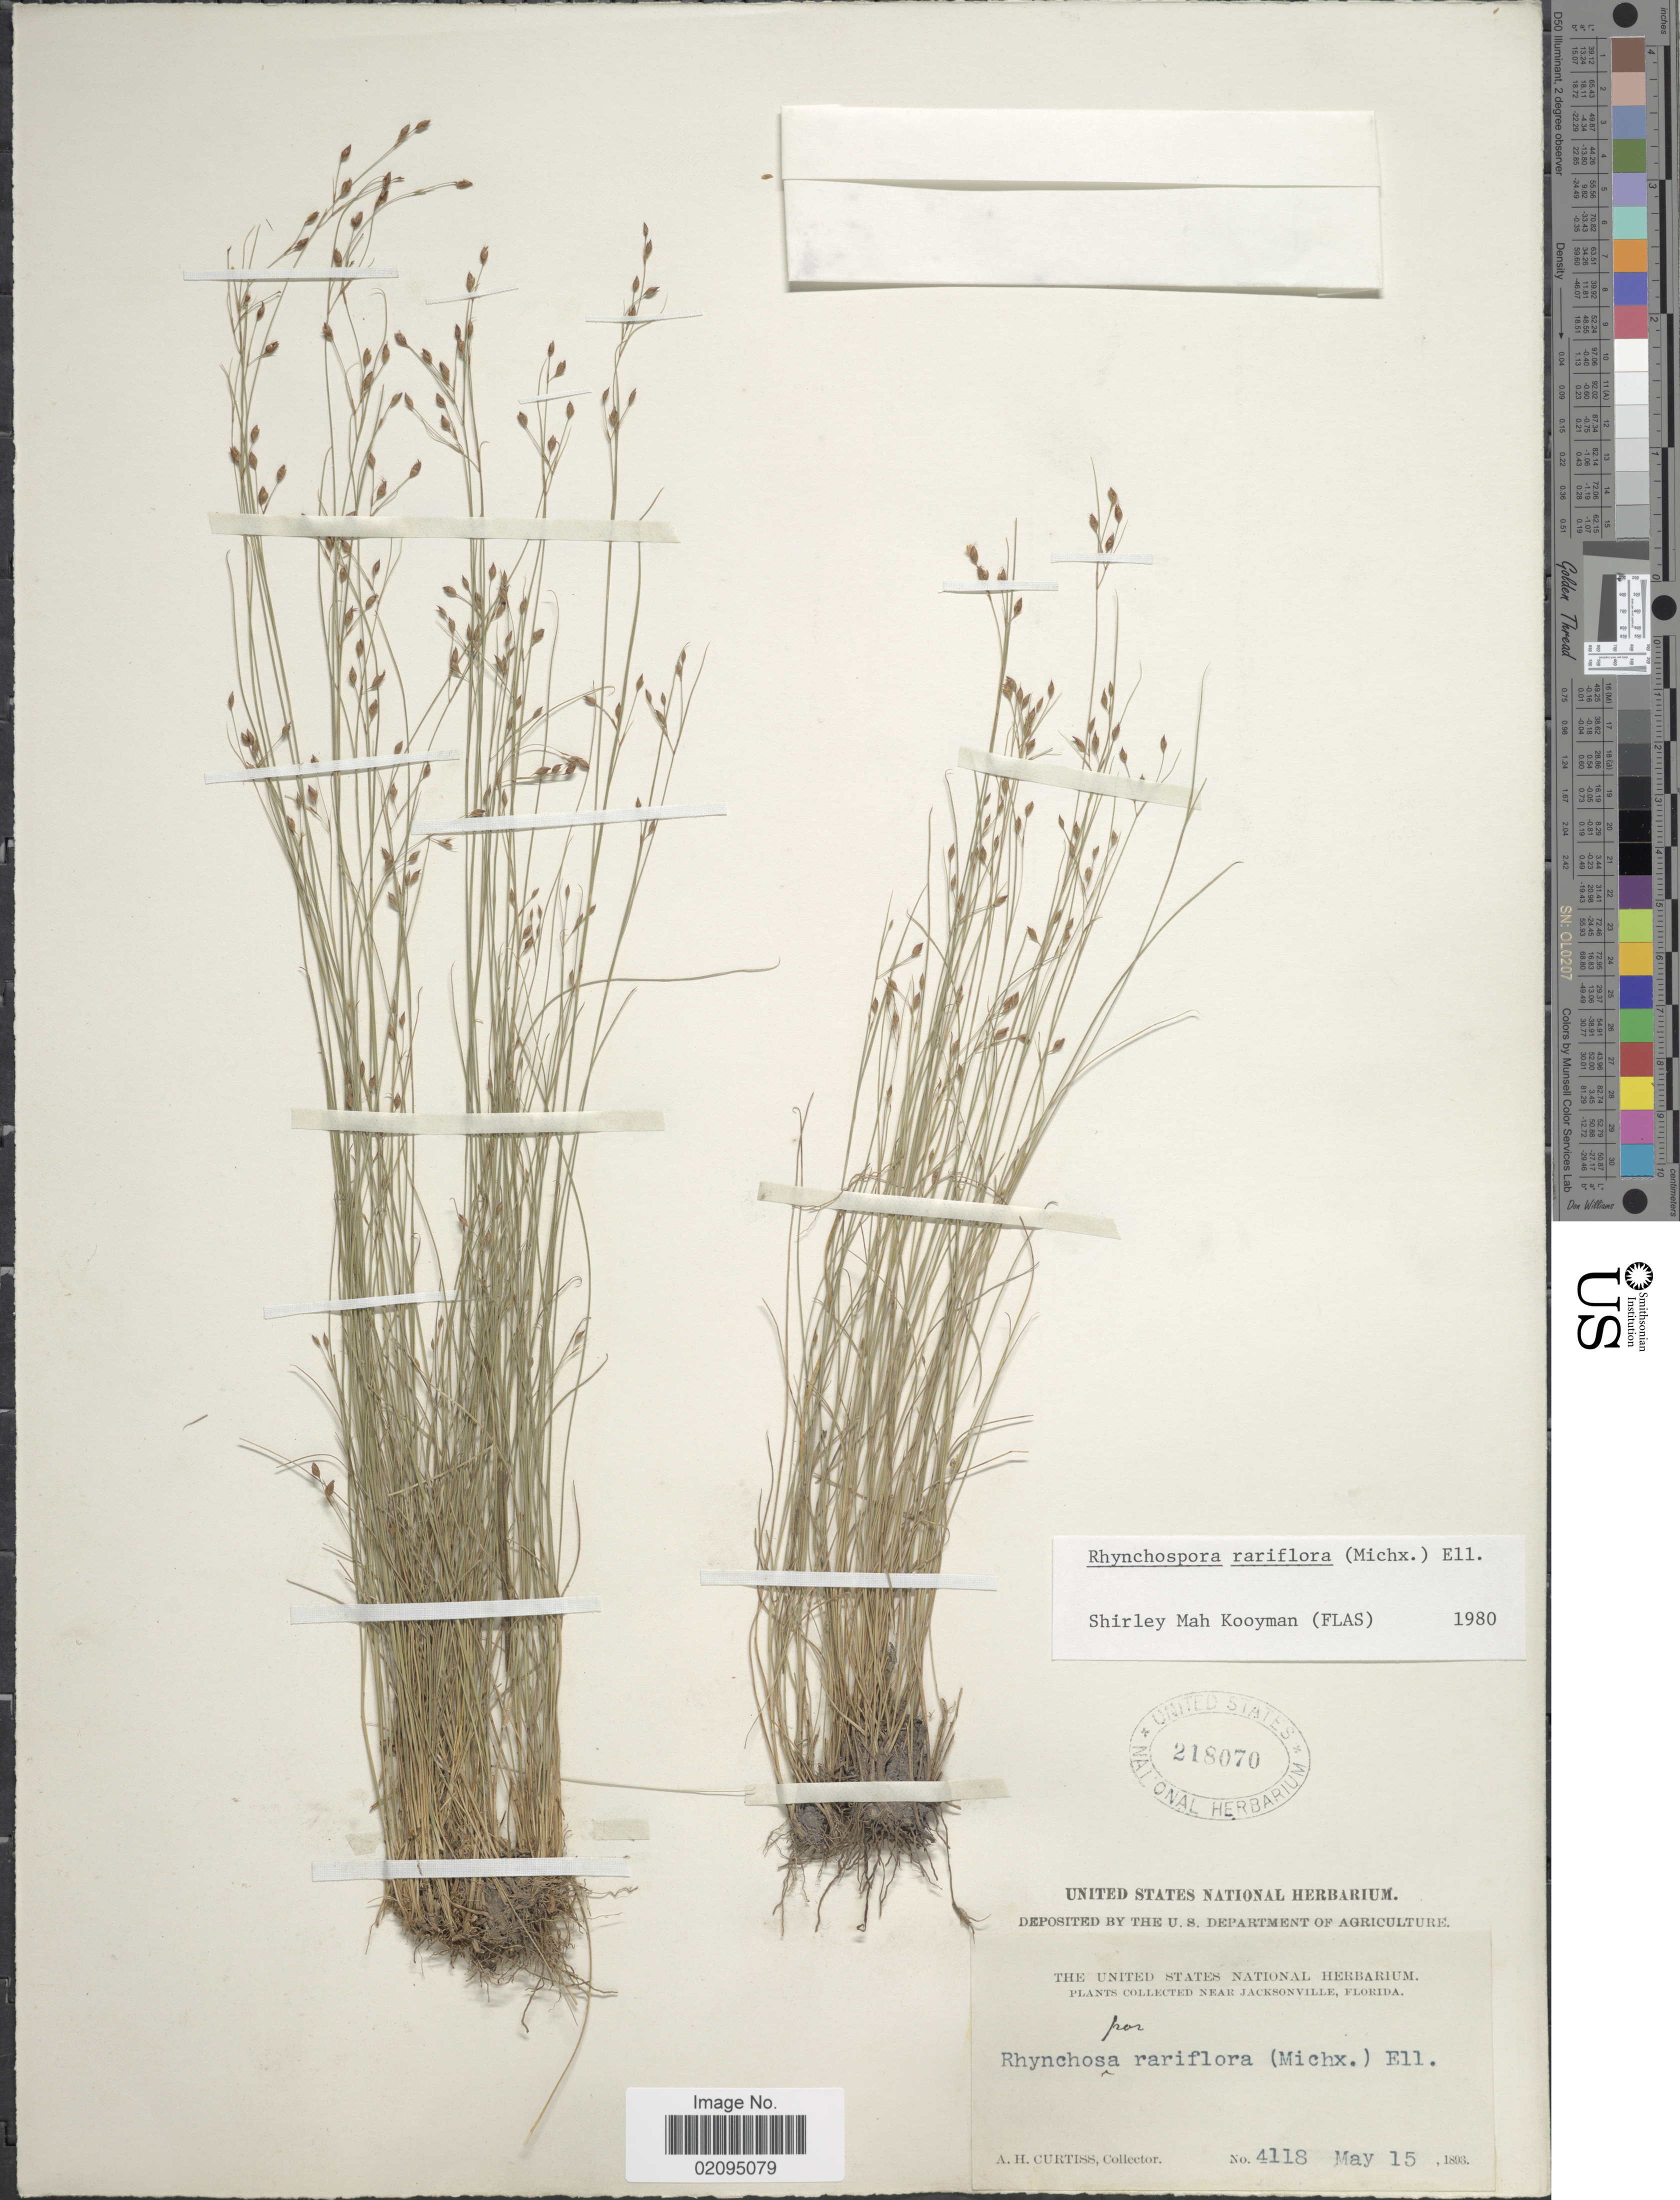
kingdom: Plantae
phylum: Tracheophyta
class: Liliopsida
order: Poales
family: Cyperaceae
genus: Rhynchospora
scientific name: Rhynchospora rariflora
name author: (Michx.) Elliott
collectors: A. H. Curtiss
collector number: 4118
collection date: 1893-05-15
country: United States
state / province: Florida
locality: Near Jacksonville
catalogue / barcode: US 218070